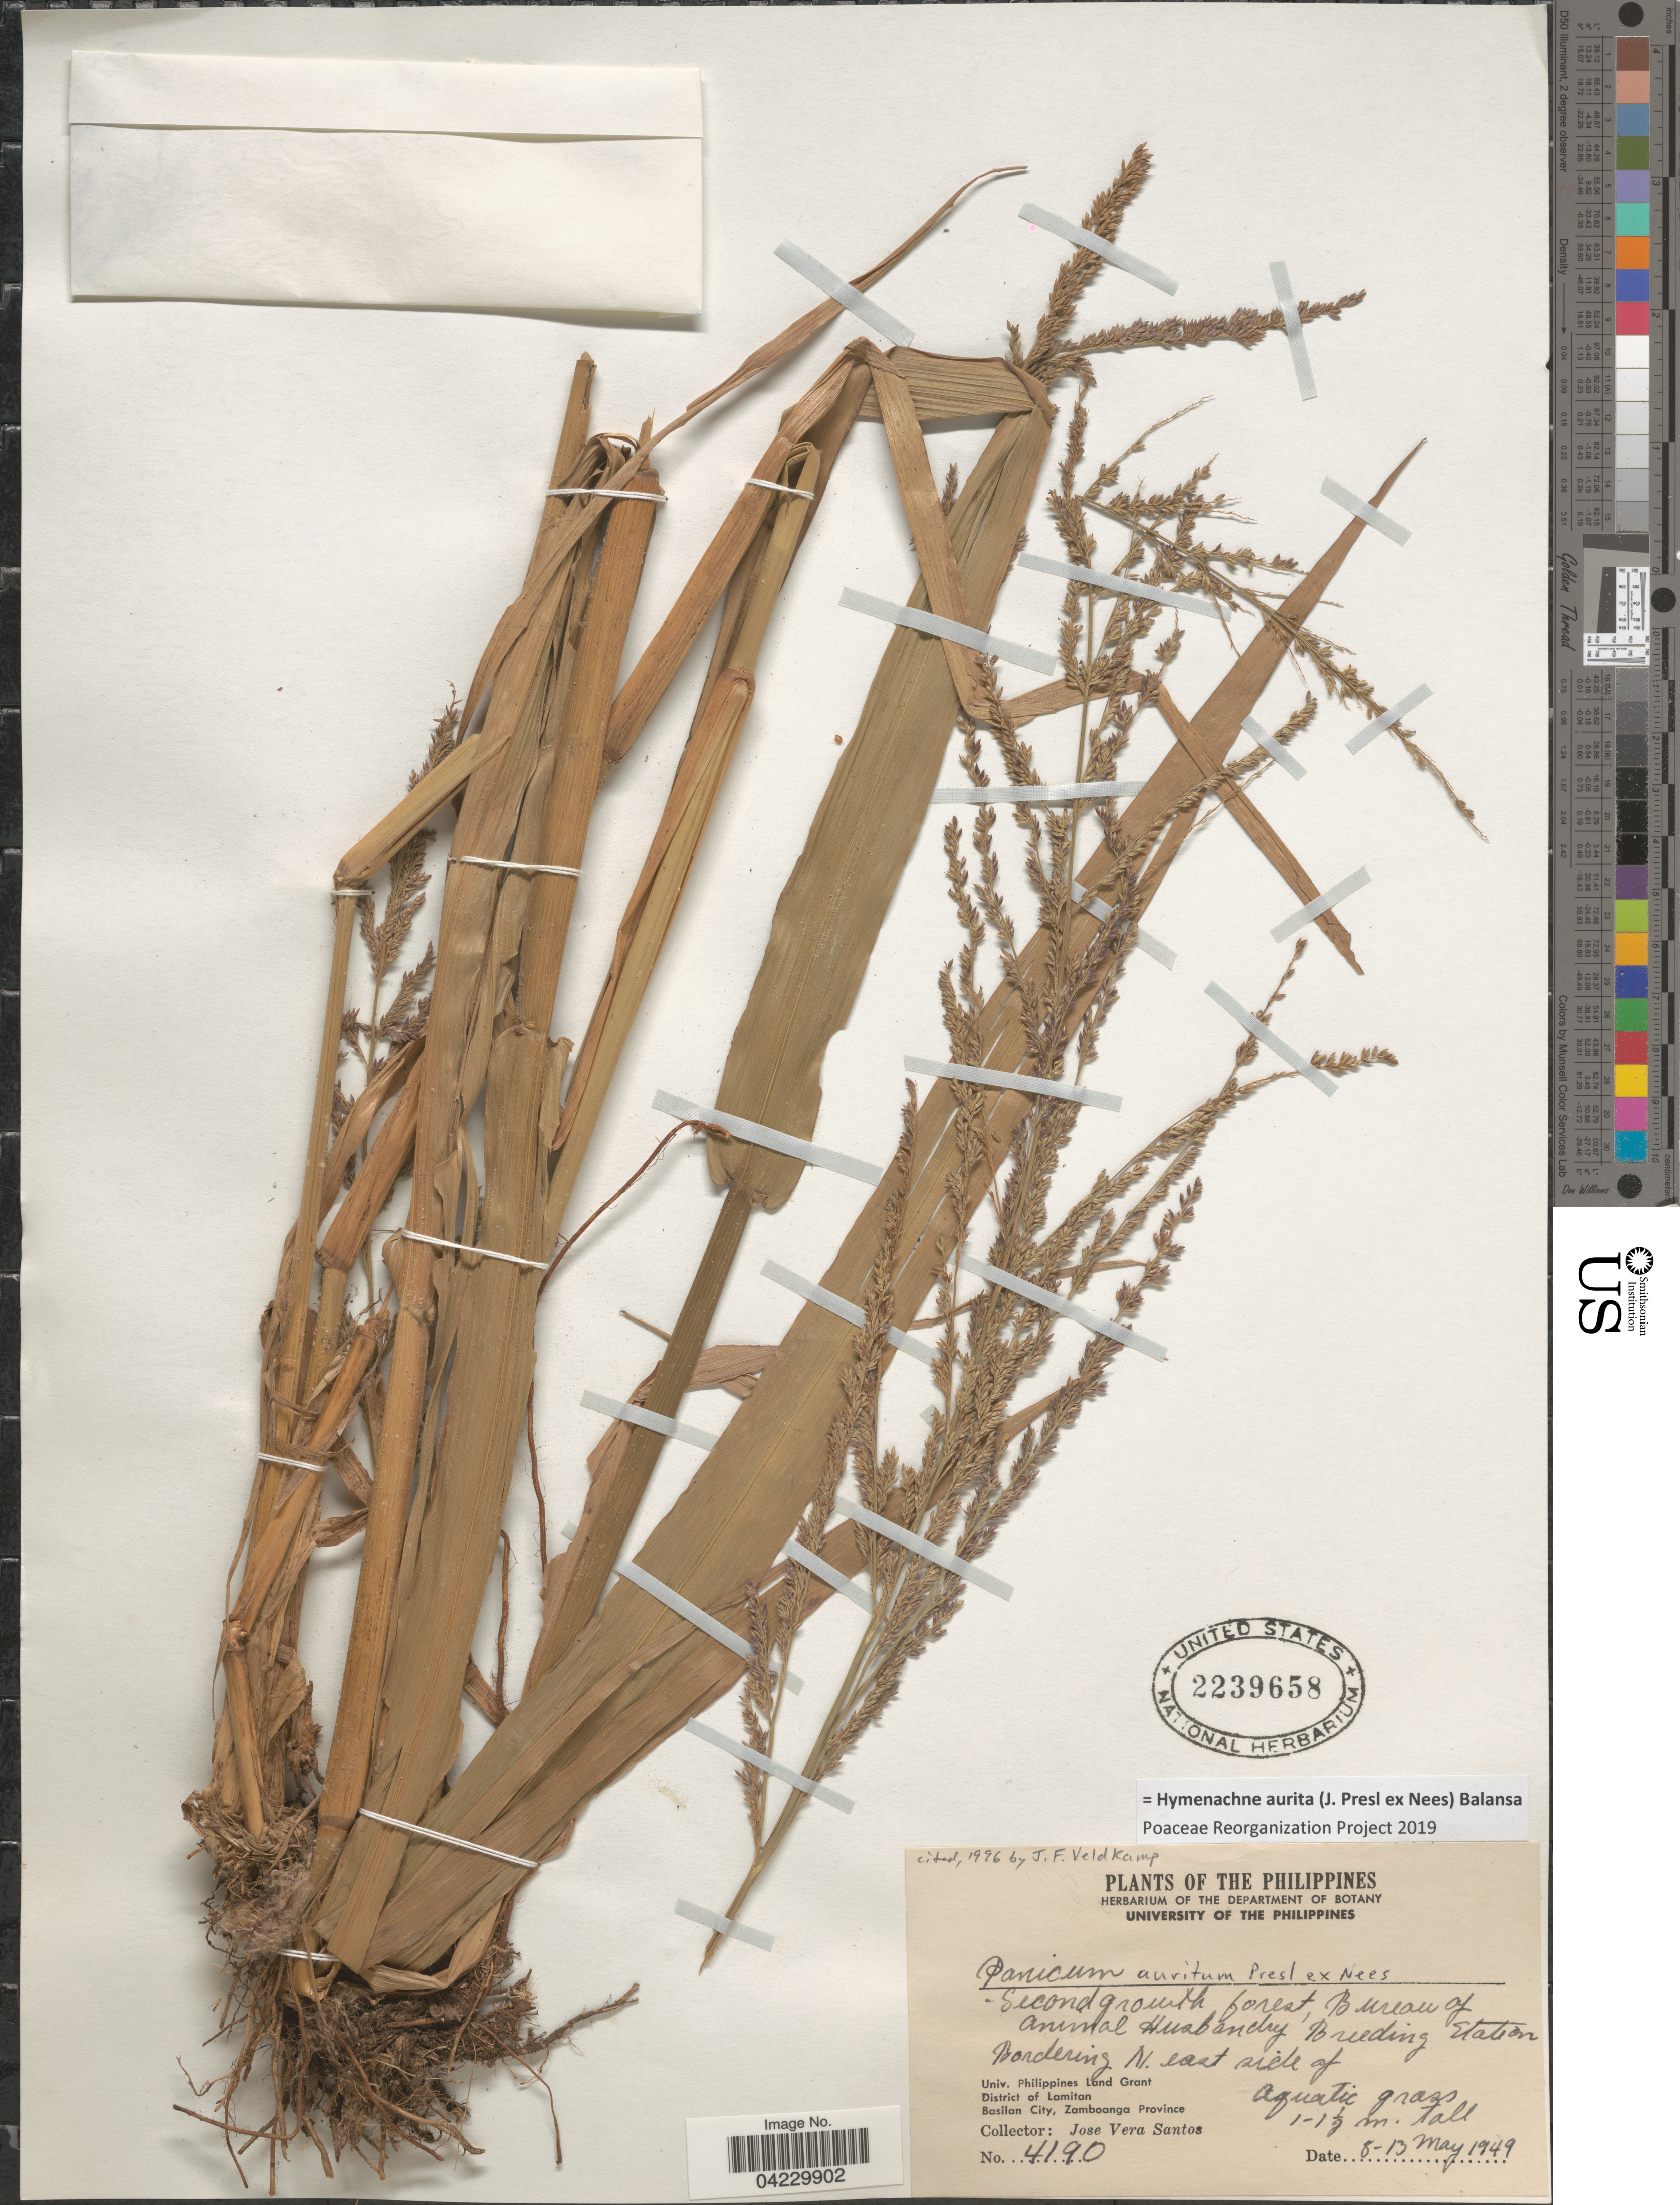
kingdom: Plantae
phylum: Tracheophyta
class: Liliopsida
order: Poales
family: Poaceae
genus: Hymenachne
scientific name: Hymenachne aurita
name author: (J. Presl ex Nees) Balansa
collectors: J. Santos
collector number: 4190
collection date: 1949-05-08/1949-05-13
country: Philippines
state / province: Muslim Mindanao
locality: Second growth forest, Bureau of Animal Husbandry Breeding Station. Bordering N. east side of Univ. Philippines Land Grant. District of Lamitan. Basilan City, Zamboanga Province.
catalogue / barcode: US 2239658